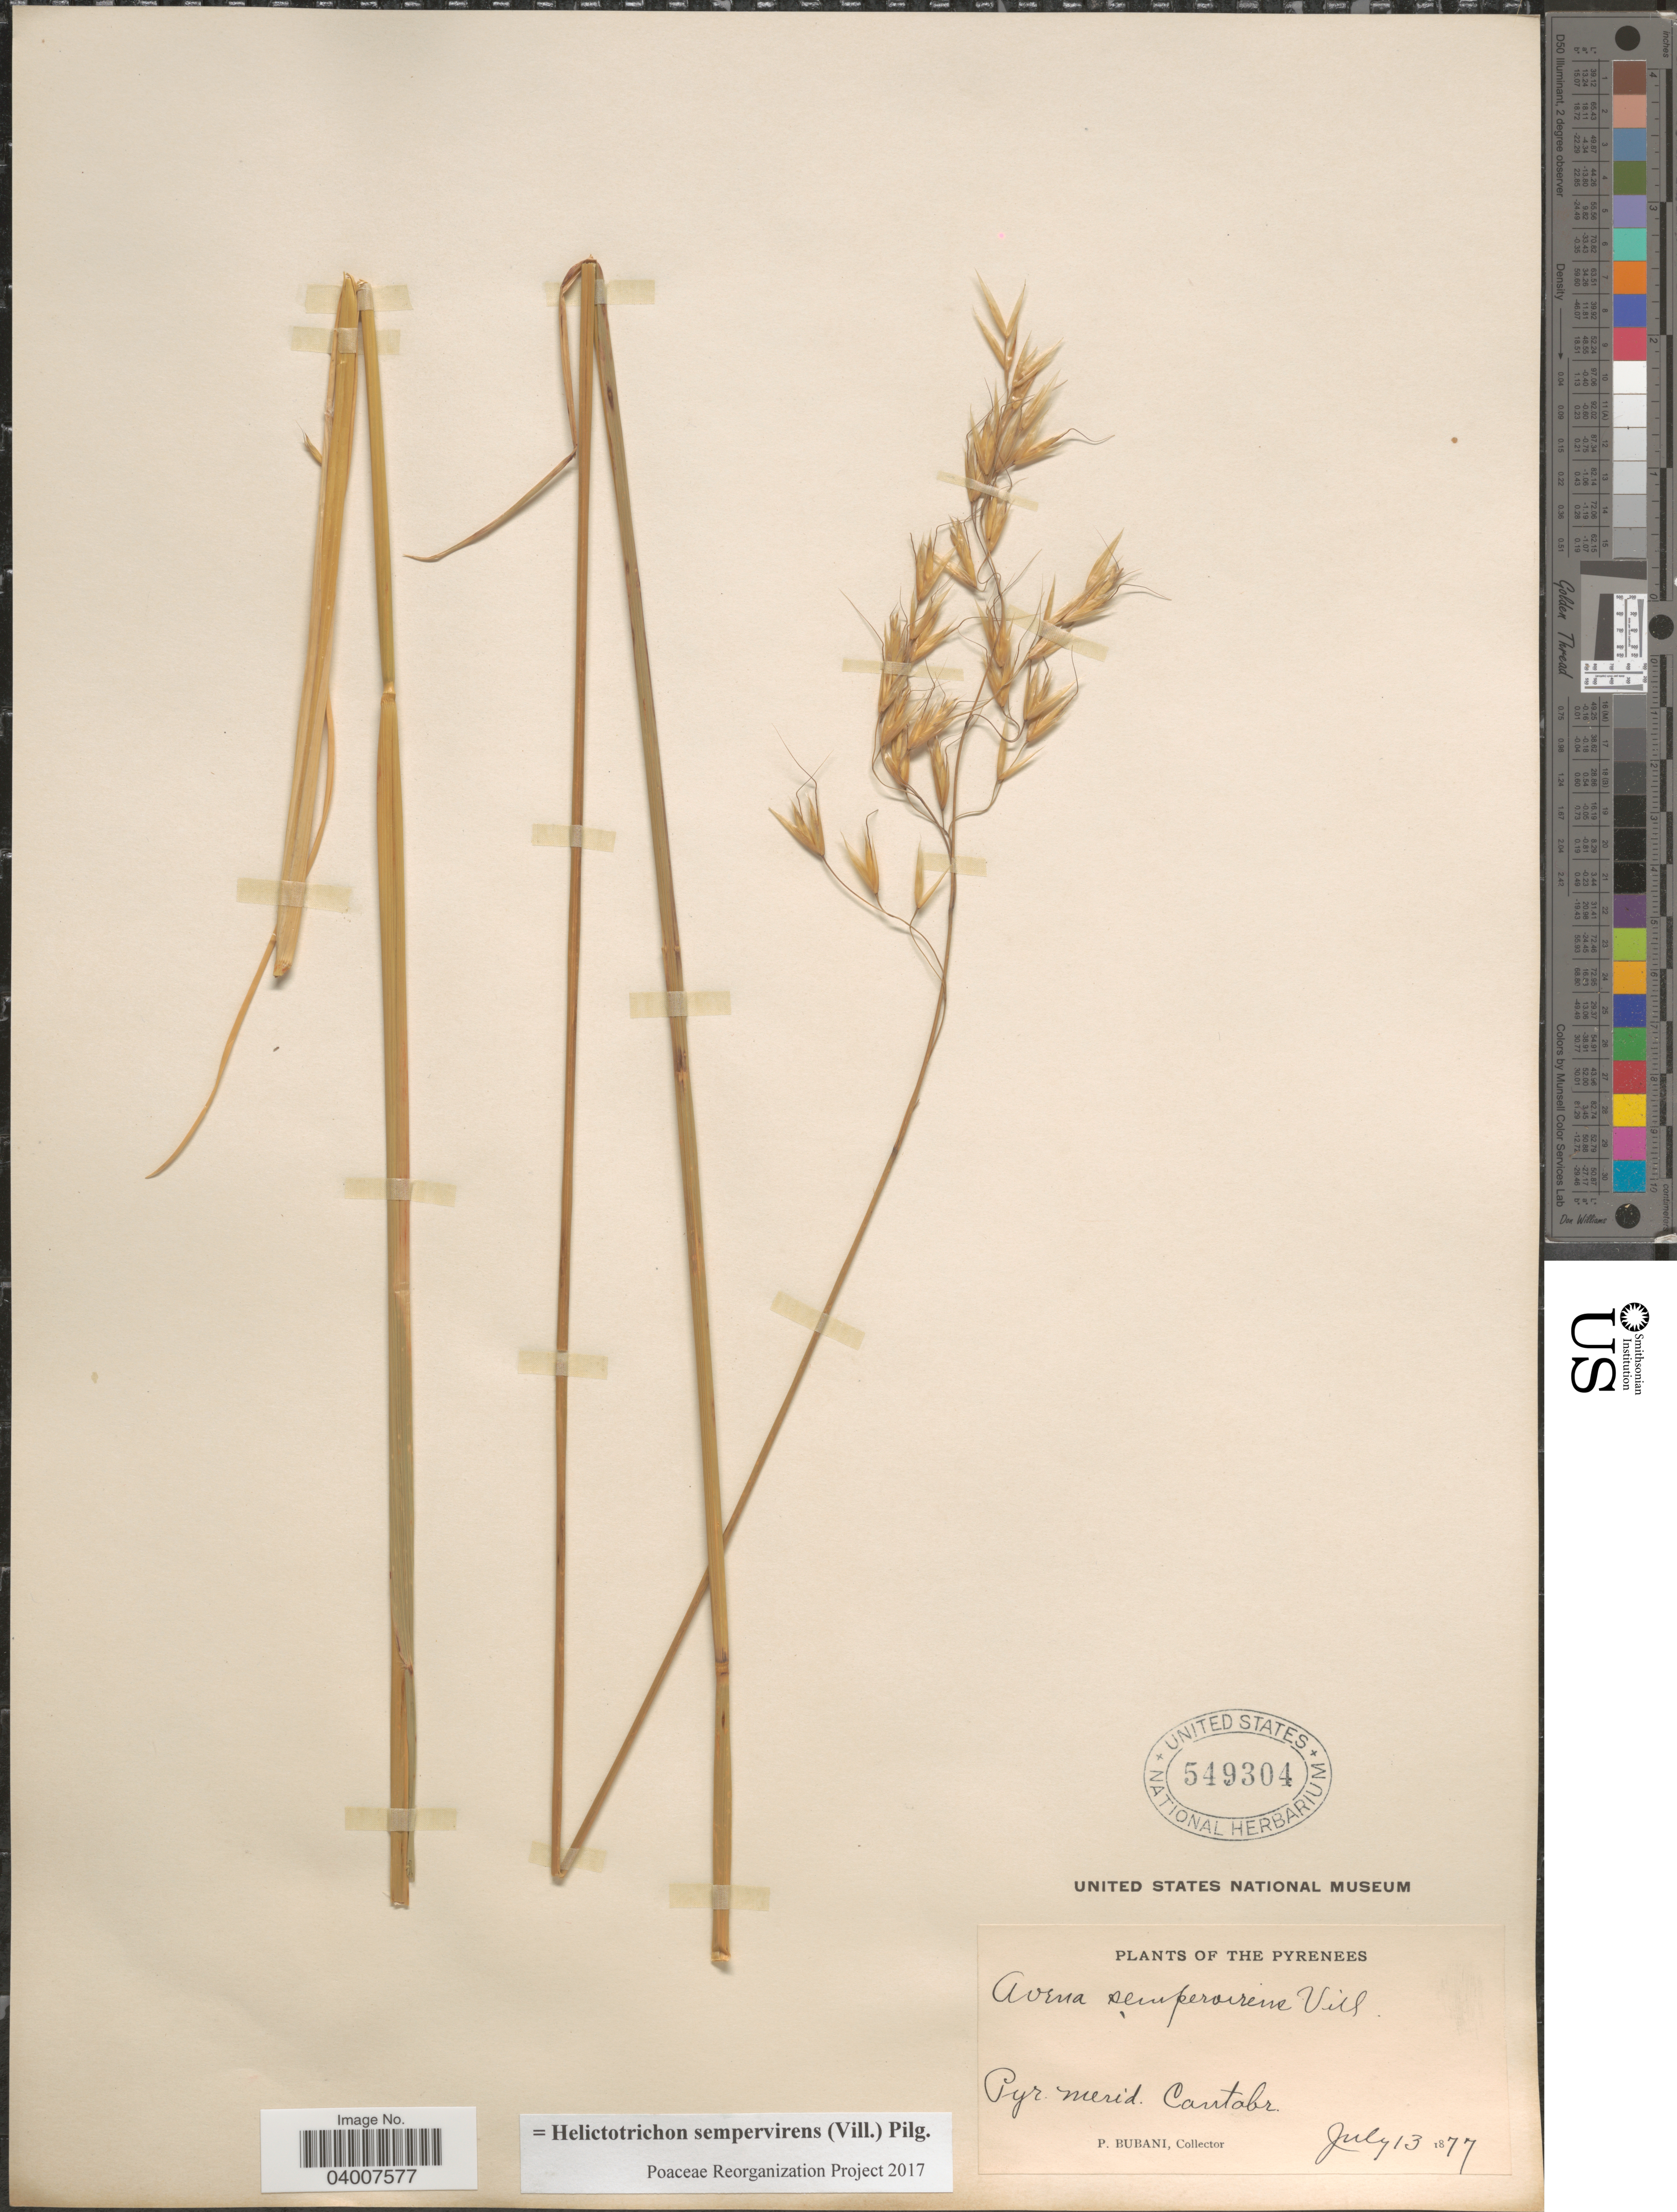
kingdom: Plantae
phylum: Tracheophyta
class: Liliopsida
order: Poales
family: Poaceae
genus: Helictotrichon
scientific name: Helictotrichon sempervirens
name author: (Vill.) Pilg.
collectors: P. Bubani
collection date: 1877-07-13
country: Spain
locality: The Pyrenees. Pyr. merid. Cantabr.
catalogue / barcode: US 549304